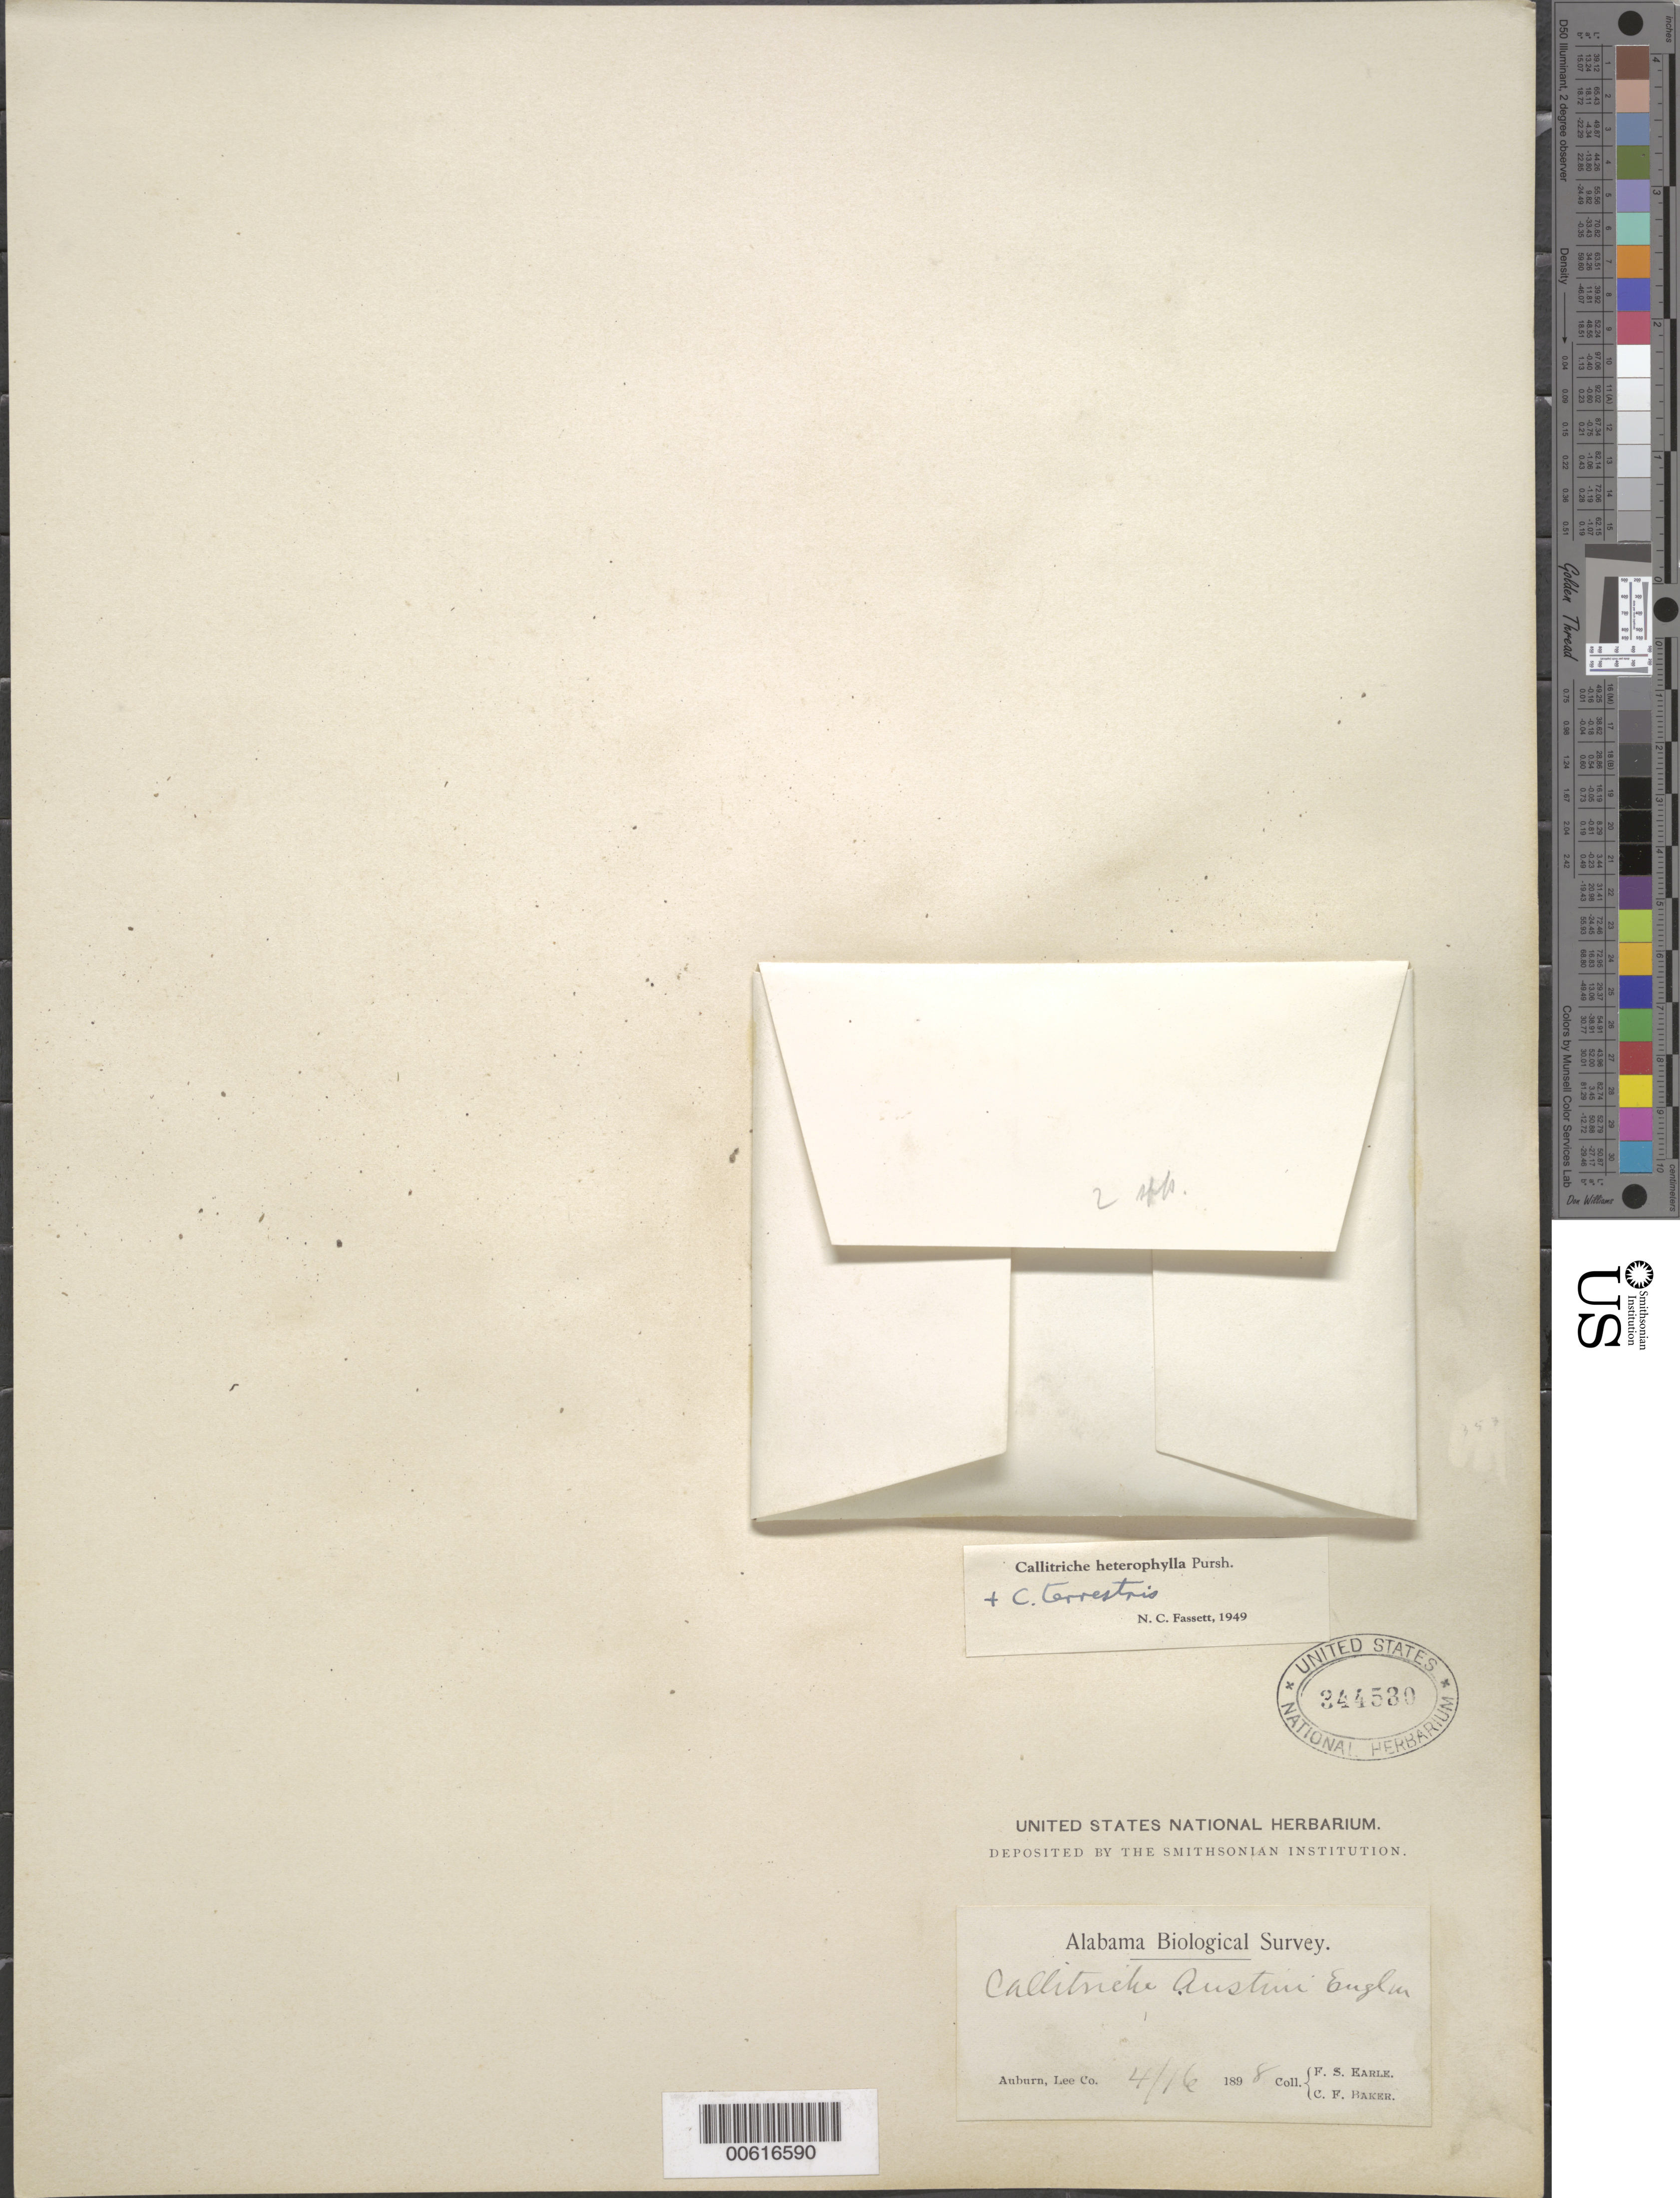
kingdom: Plantae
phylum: Tracheophyta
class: Magnoliopsida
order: Lamiales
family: Plantaginaceae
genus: Callitriche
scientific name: Callitriche heterophylla Pursh emend. Darby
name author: Pursh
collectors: F. S. Earle & C. F. Baker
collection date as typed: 16 Apr 1898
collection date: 1898-04-16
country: United States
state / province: Alabama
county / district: Lee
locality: Auburn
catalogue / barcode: US 344530